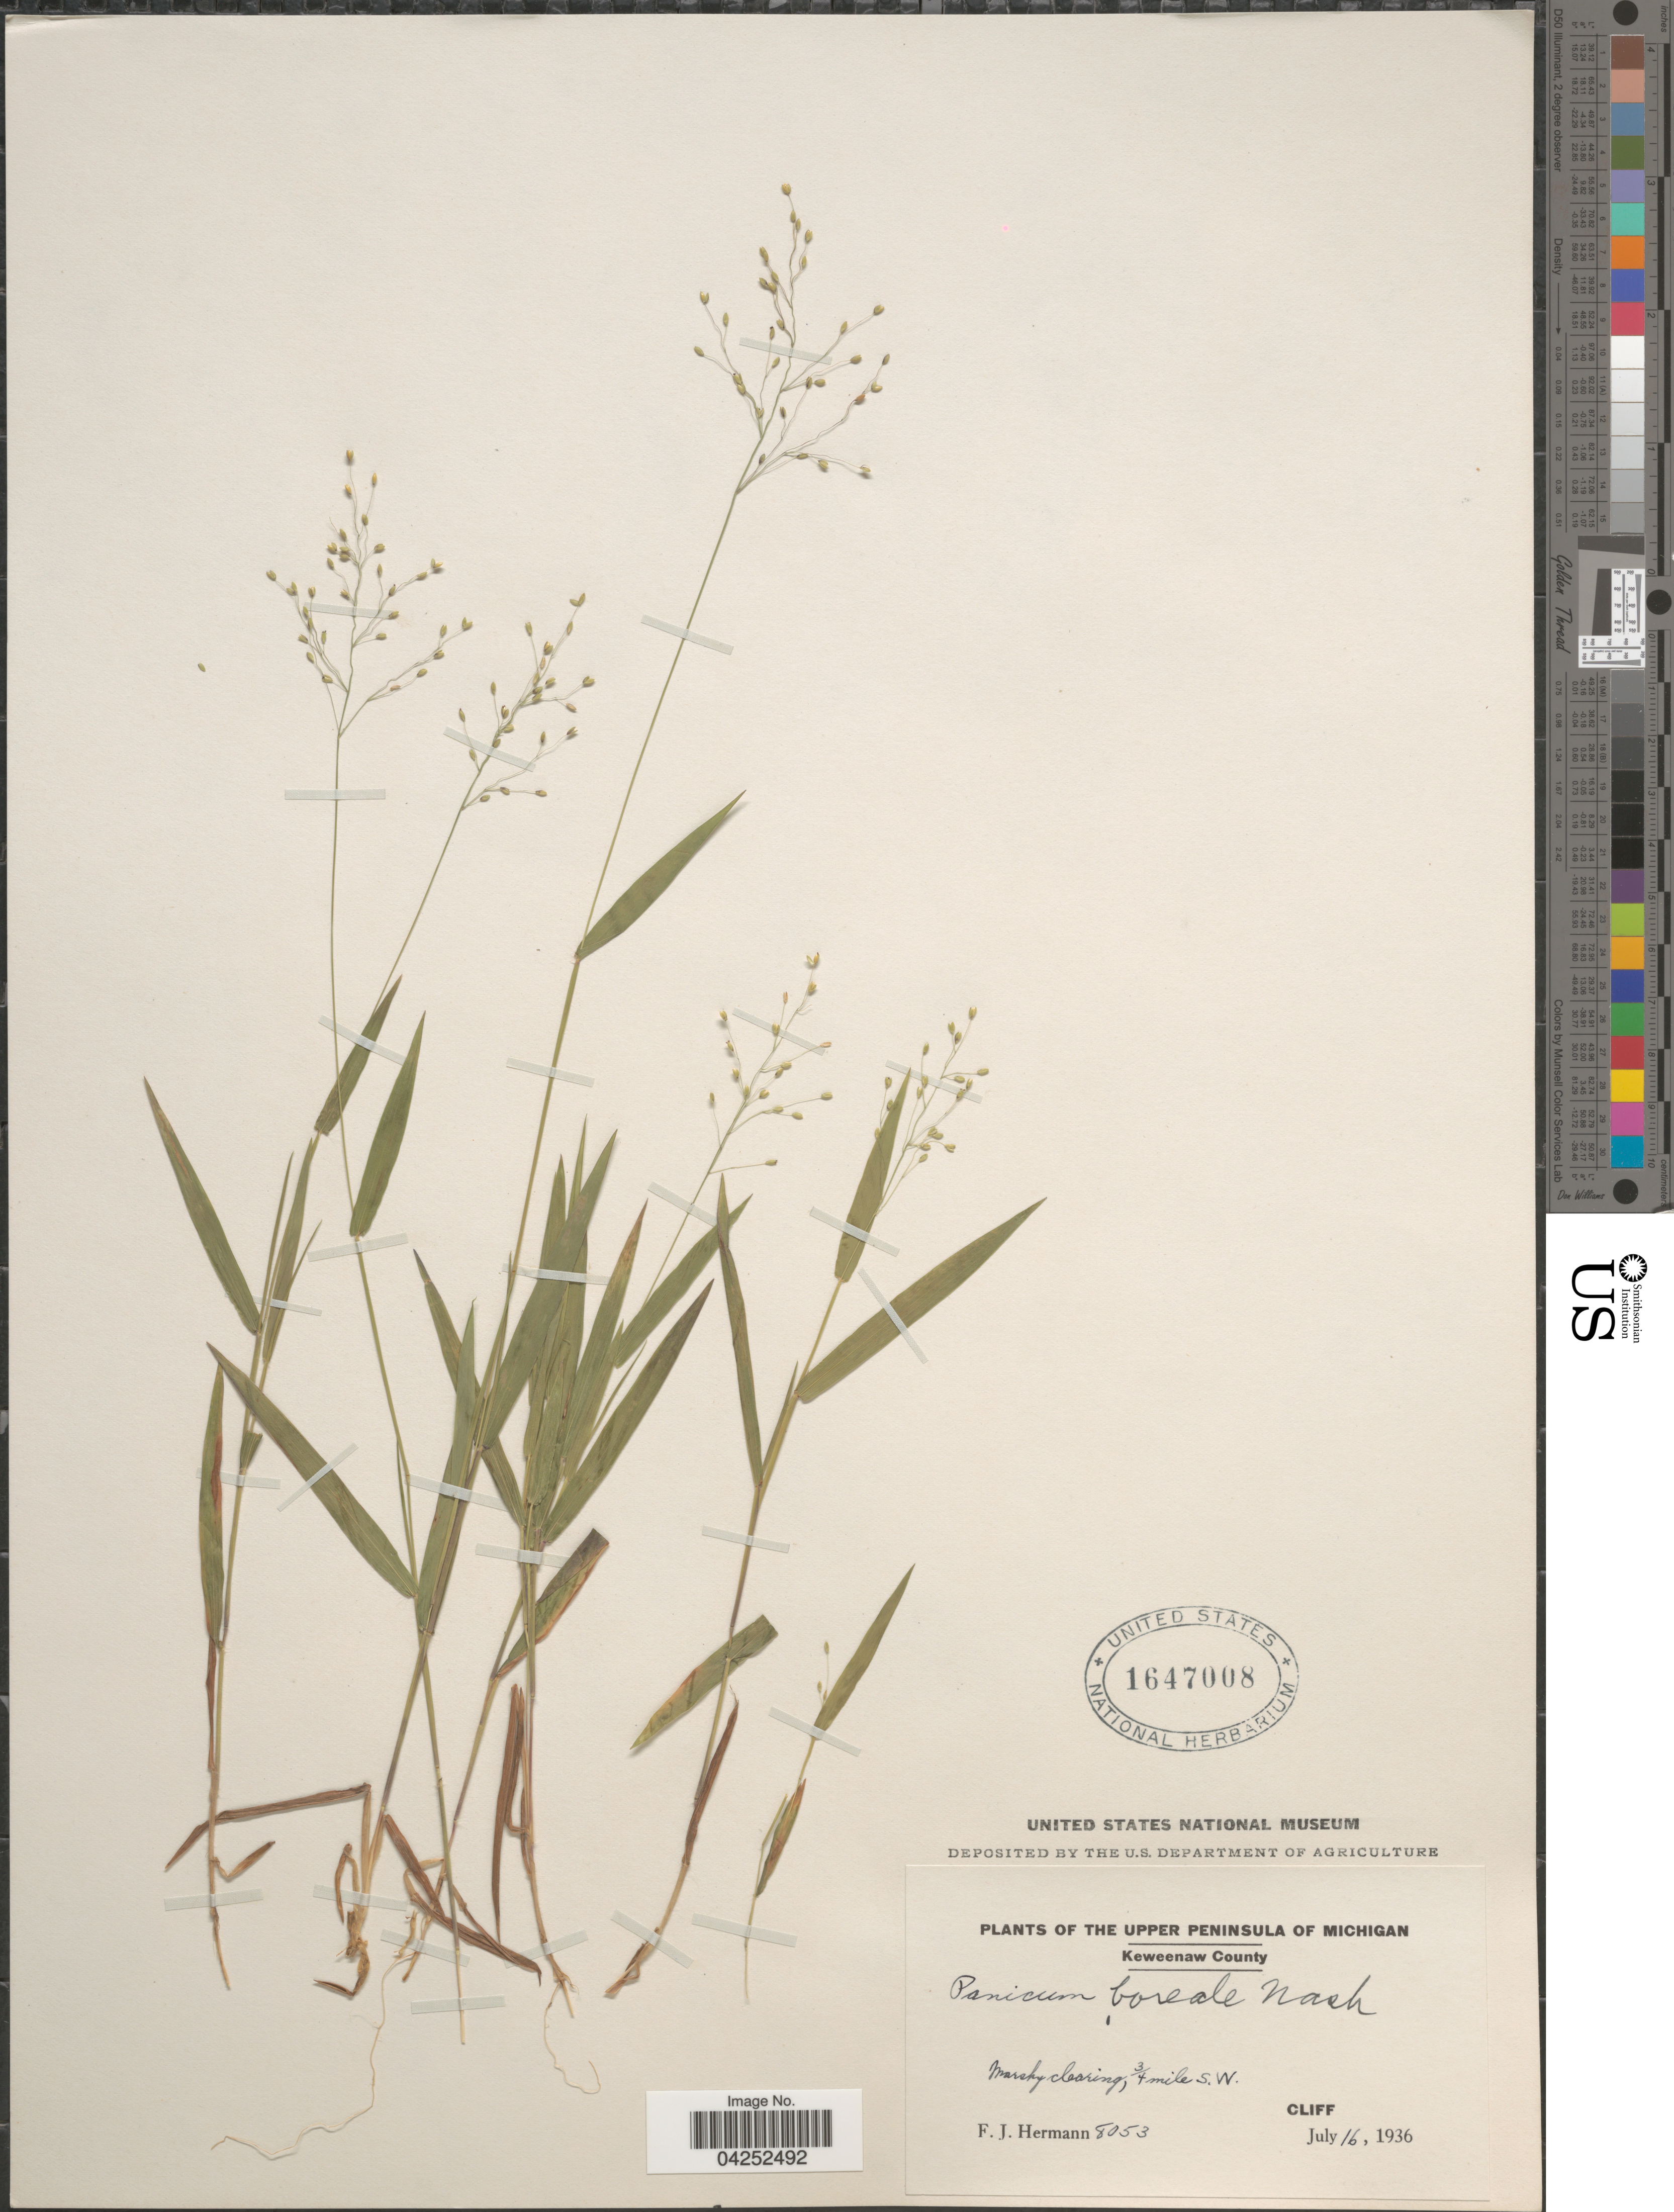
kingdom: Plantae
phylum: Tracheophyta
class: Liliopsida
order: Poales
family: Poaceae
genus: Dichanthelium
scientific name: Dichanthelium boreale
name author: (Nash) Freckmann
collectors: F. J. Hermann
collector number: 8053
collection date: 1936-07-16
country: United States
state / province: Michigan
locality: The Upper Peninsula of Michigan. Keweenaw County. ¾ mile S. W. Cliff.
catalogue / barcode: US 1647008